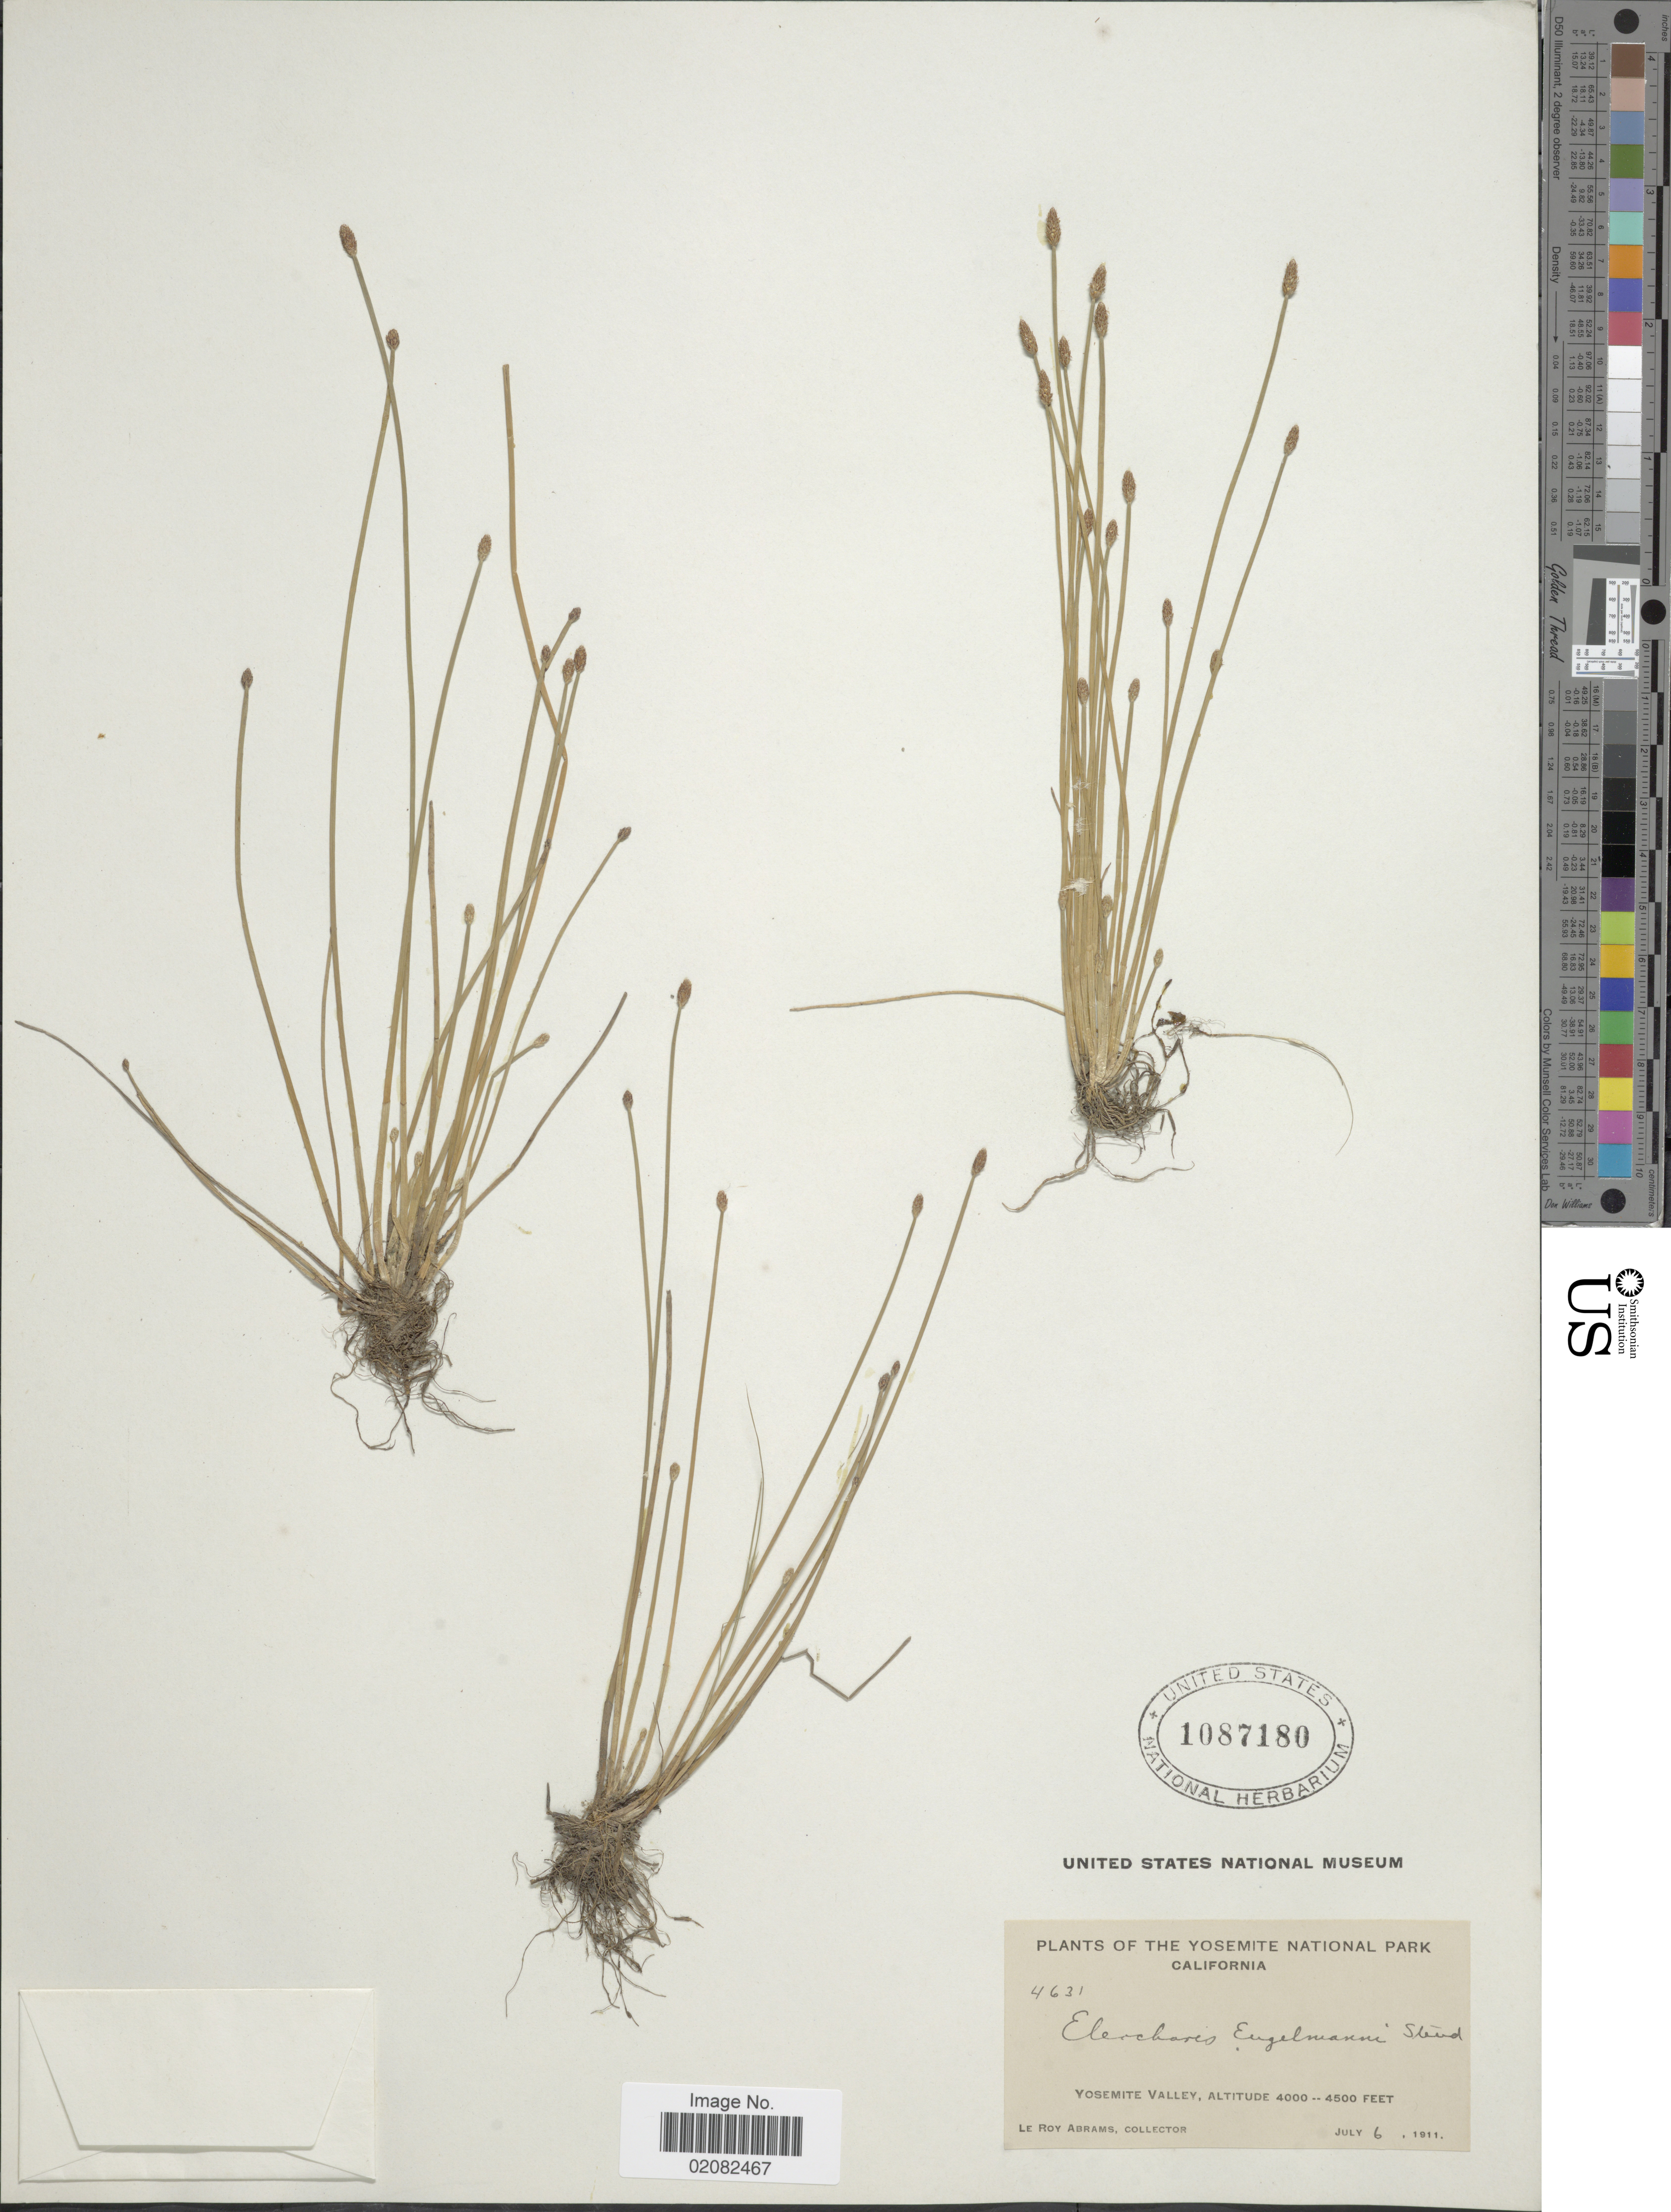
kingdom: Plantae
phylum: Tracheophyta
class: Liliopsida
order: Poales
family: Cyperaceae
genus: Eleocharis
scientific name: Eleocharis engelmannii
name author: Steud.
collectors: L. Abrams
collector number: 4631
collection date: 1911-07-06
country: United States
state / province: California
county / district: Mariposa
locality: The Yosemite National Park, Yosemite Valley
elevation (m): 1219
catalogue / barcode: US 1087180